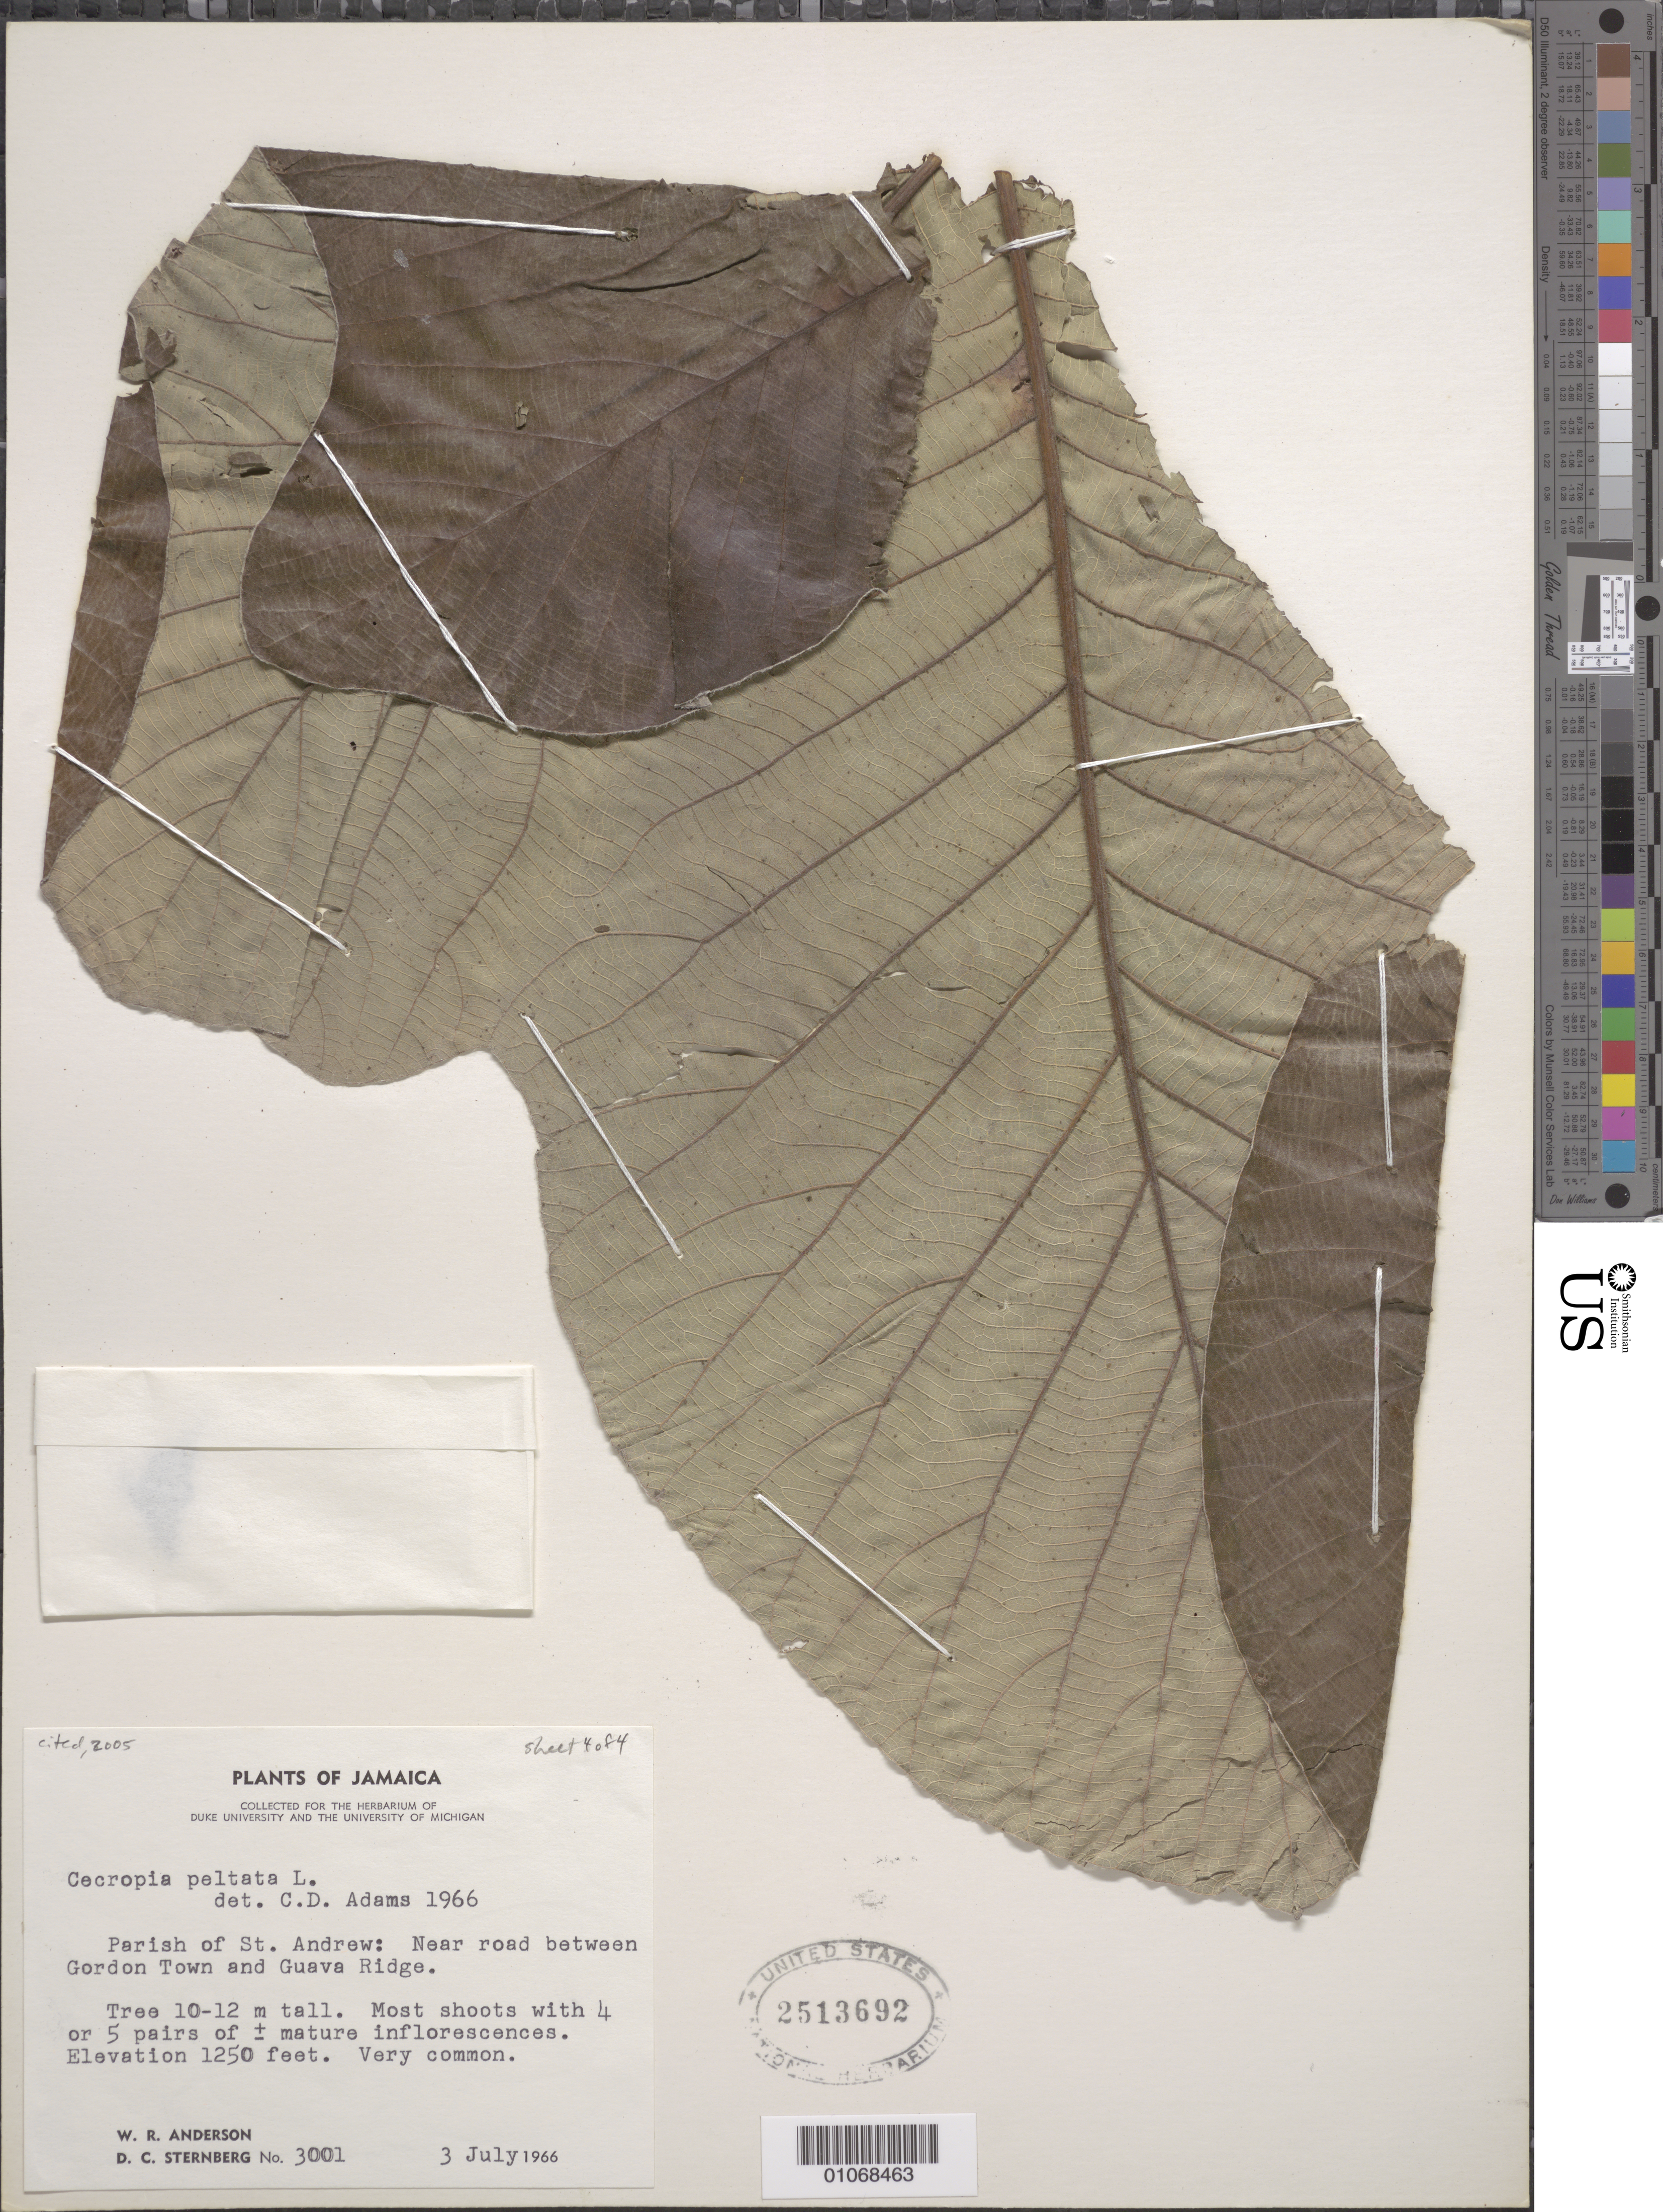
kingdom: Plantae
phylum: Tracheophyta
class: Magnoliopsida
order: Rosales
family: Urticaceae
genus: Cecropia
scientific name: Cecropia peltata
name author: L.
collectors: W. R. Anderson & D. Sternberg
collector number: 3001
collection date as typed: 03 Jul 1966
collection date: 1966-07-03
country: Jamaica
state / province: Saint Andrew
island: Jamaica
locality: near road between Gordon town and Guava Ridge.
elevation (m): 381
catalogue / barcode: US 2513692